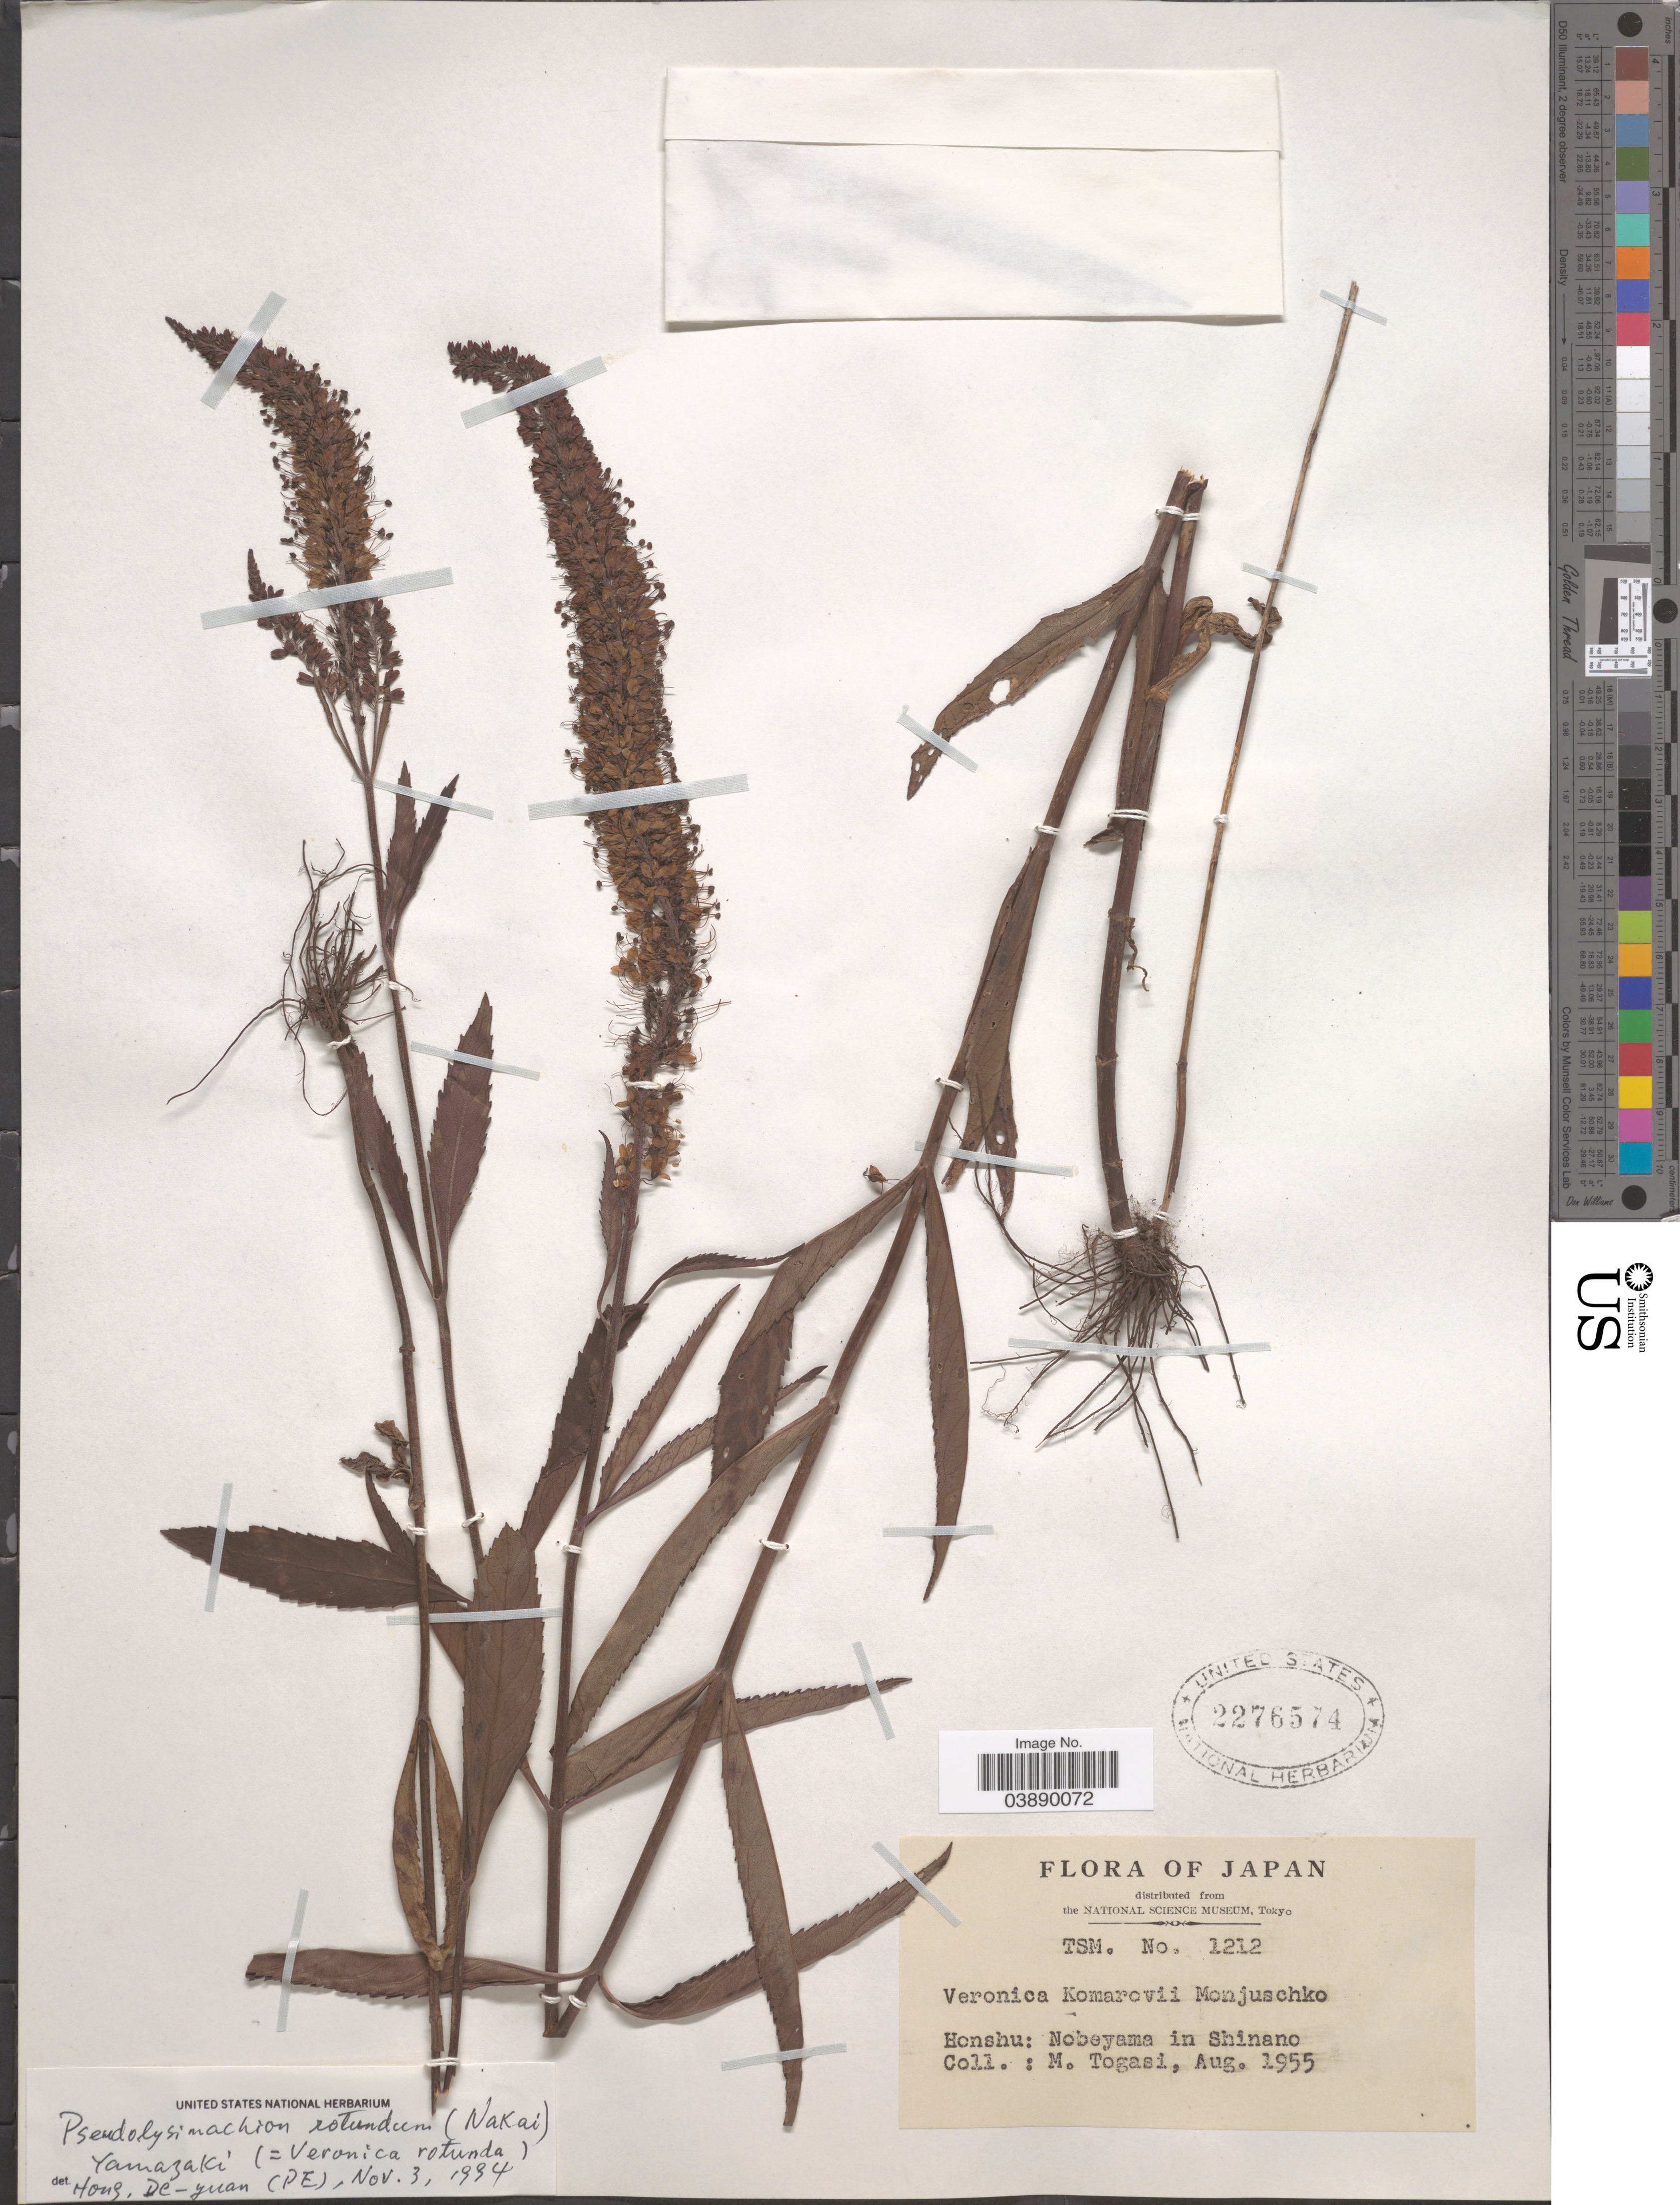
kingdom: Plantae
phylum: Tracheophyta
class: Magnoliopsida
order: Lamiales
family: Plantaginaceae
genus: Veronica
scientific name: Veronica komarovii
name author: Monjuschko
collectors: M. Togasi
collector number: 1212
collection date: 1955-08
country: Japan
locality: Honshu: Nobeyama in Shinano.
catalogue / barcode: US 2276574